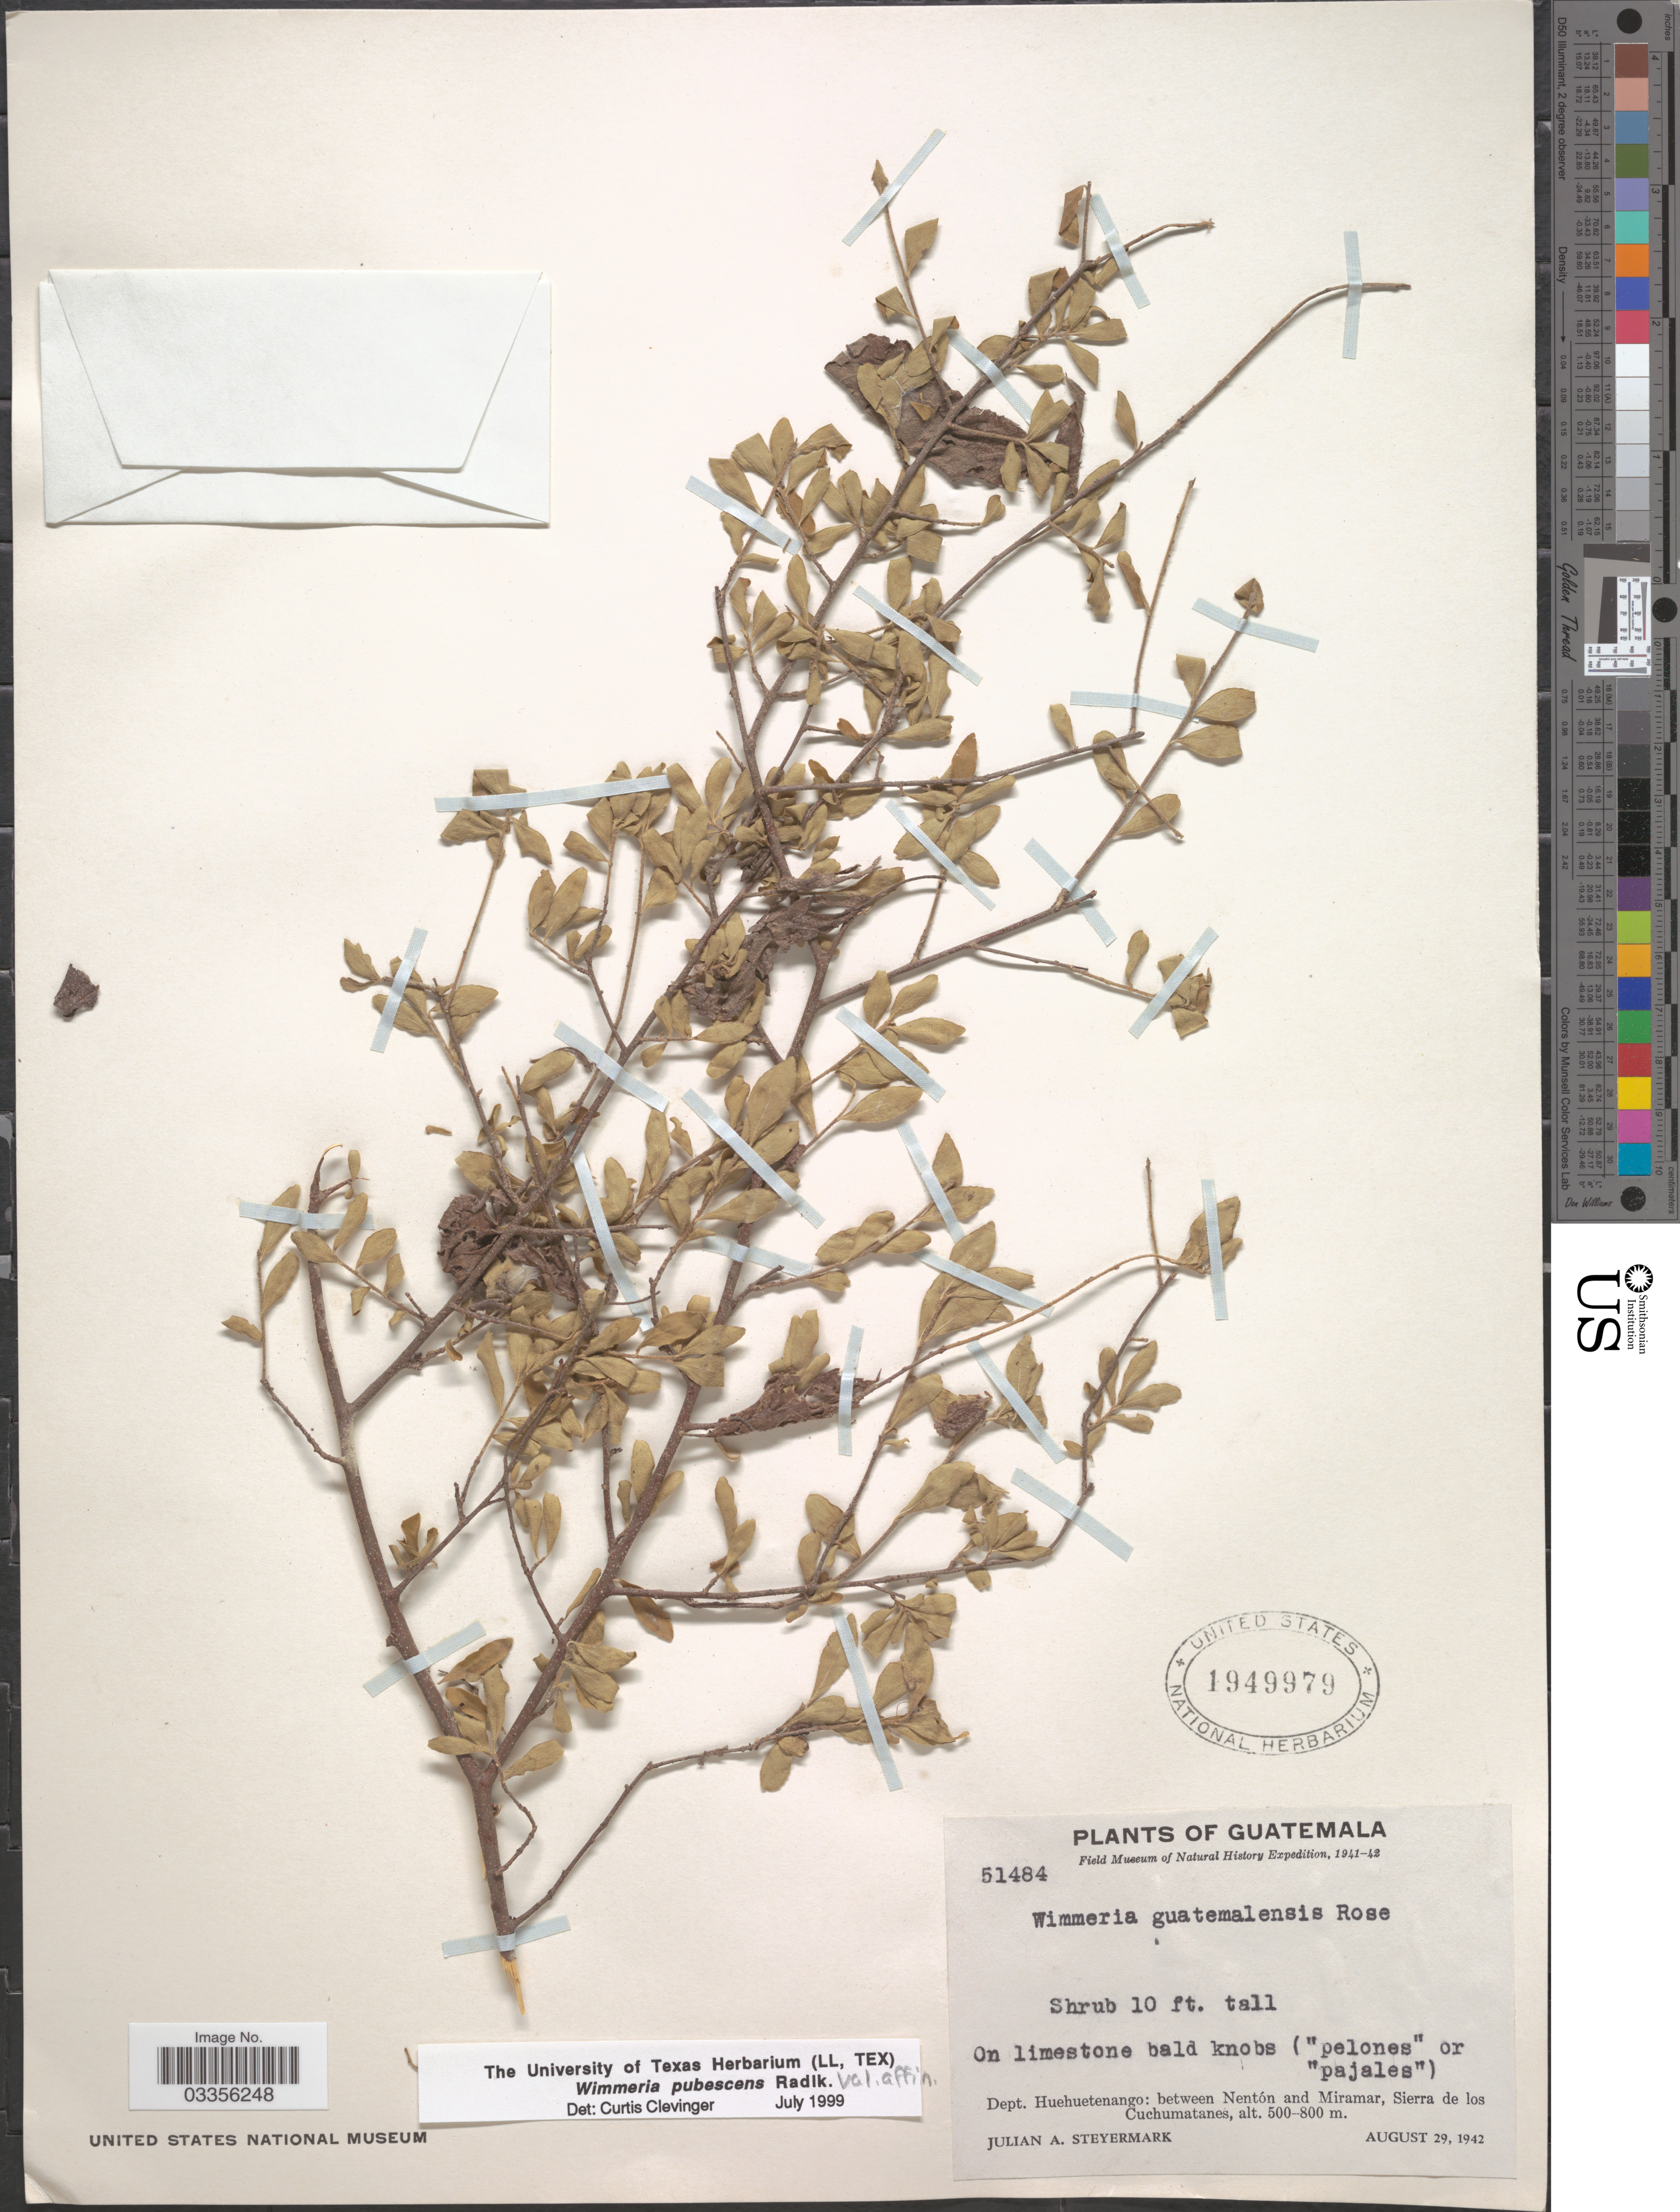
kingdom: Plantae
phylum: Tracheophyta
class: Magnoliopsida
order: Celastrales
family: Celastraceae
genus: Wimmeria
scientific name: Wimmeria pubescens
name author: Radlk.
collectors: J. Steyermark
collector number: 51484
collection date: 1942-08-29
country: Guatemala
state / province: Huehuetenango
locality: Dept. Huehuetenango: between Nentón and Miramar, Sierra de los Cuchumatanes.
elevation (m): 500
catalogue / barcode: US 1949979